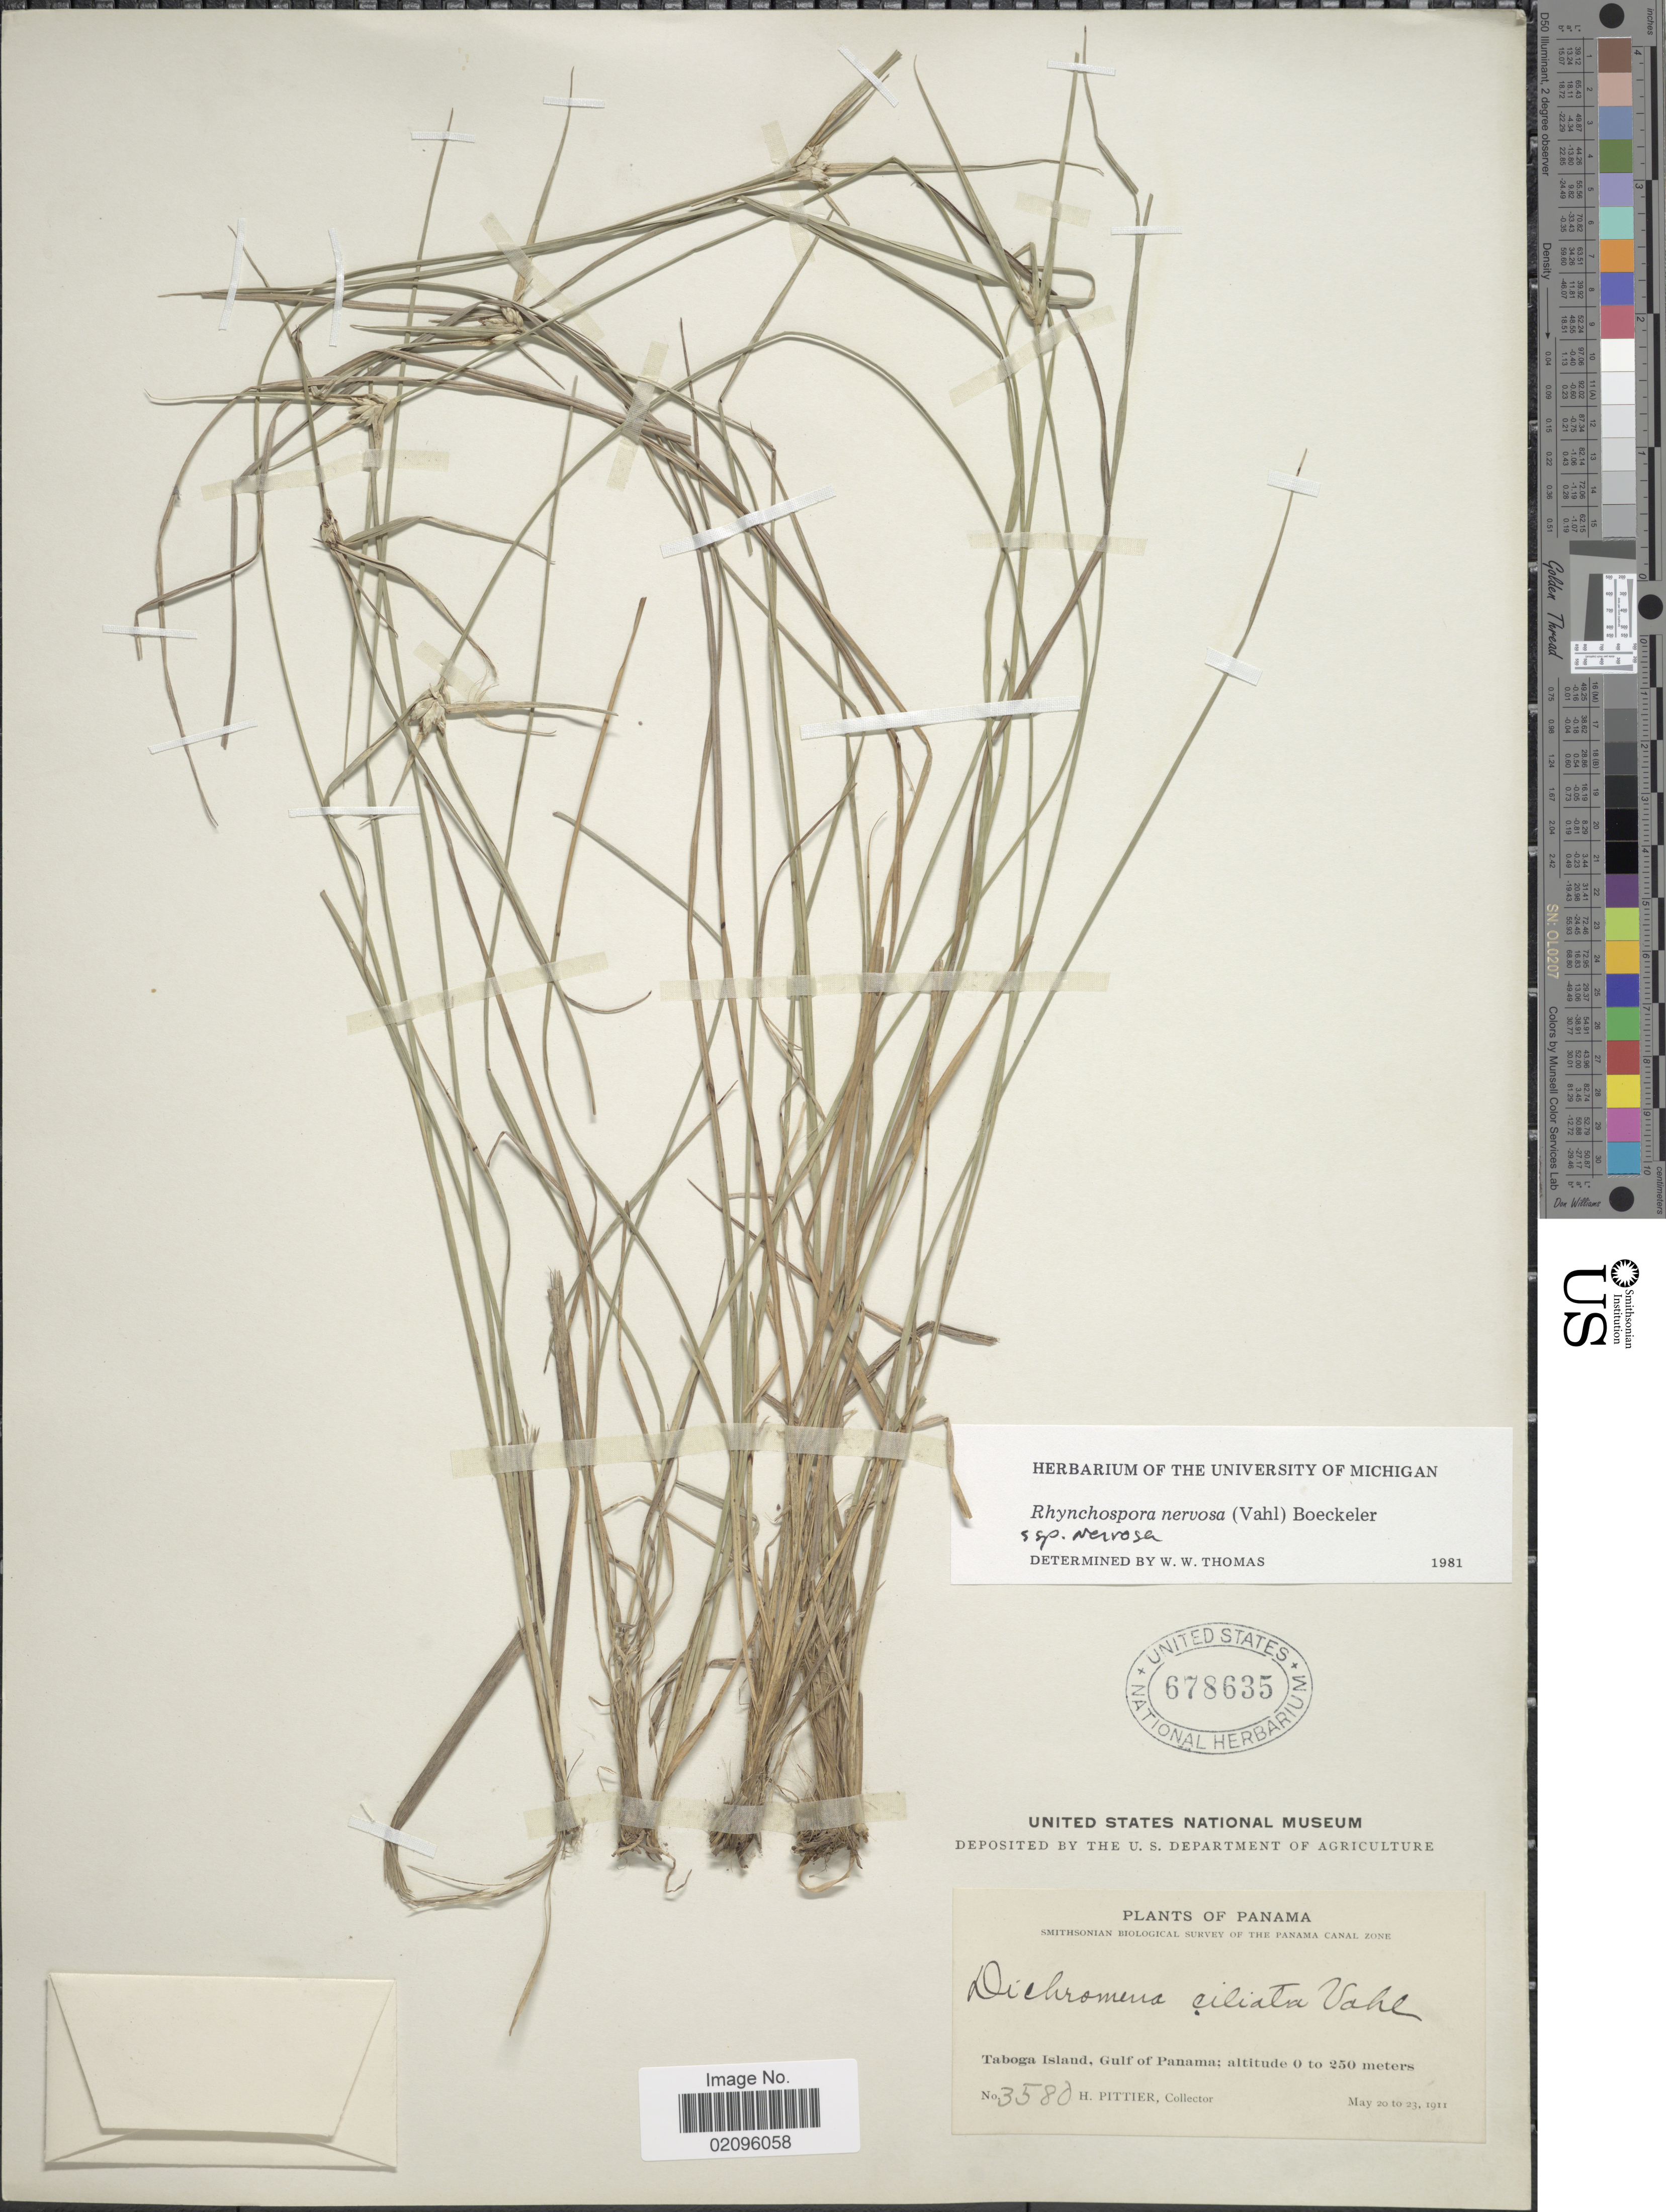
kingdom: Plantae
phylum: Tracheophyta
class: Liliopsida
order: Poales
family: Cyperaceae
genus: Rhynchospora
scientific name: Rhynchospora nervosa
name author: (Vahl) Boeckeler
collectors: H. F. Pittier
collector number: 3580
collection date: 1911-05-20/1911-05-23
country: Panama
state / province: Panamá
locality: Taboga Island, Gulf of Panama, The Panama Canal Zone.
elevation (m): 0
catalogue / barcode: US 678635